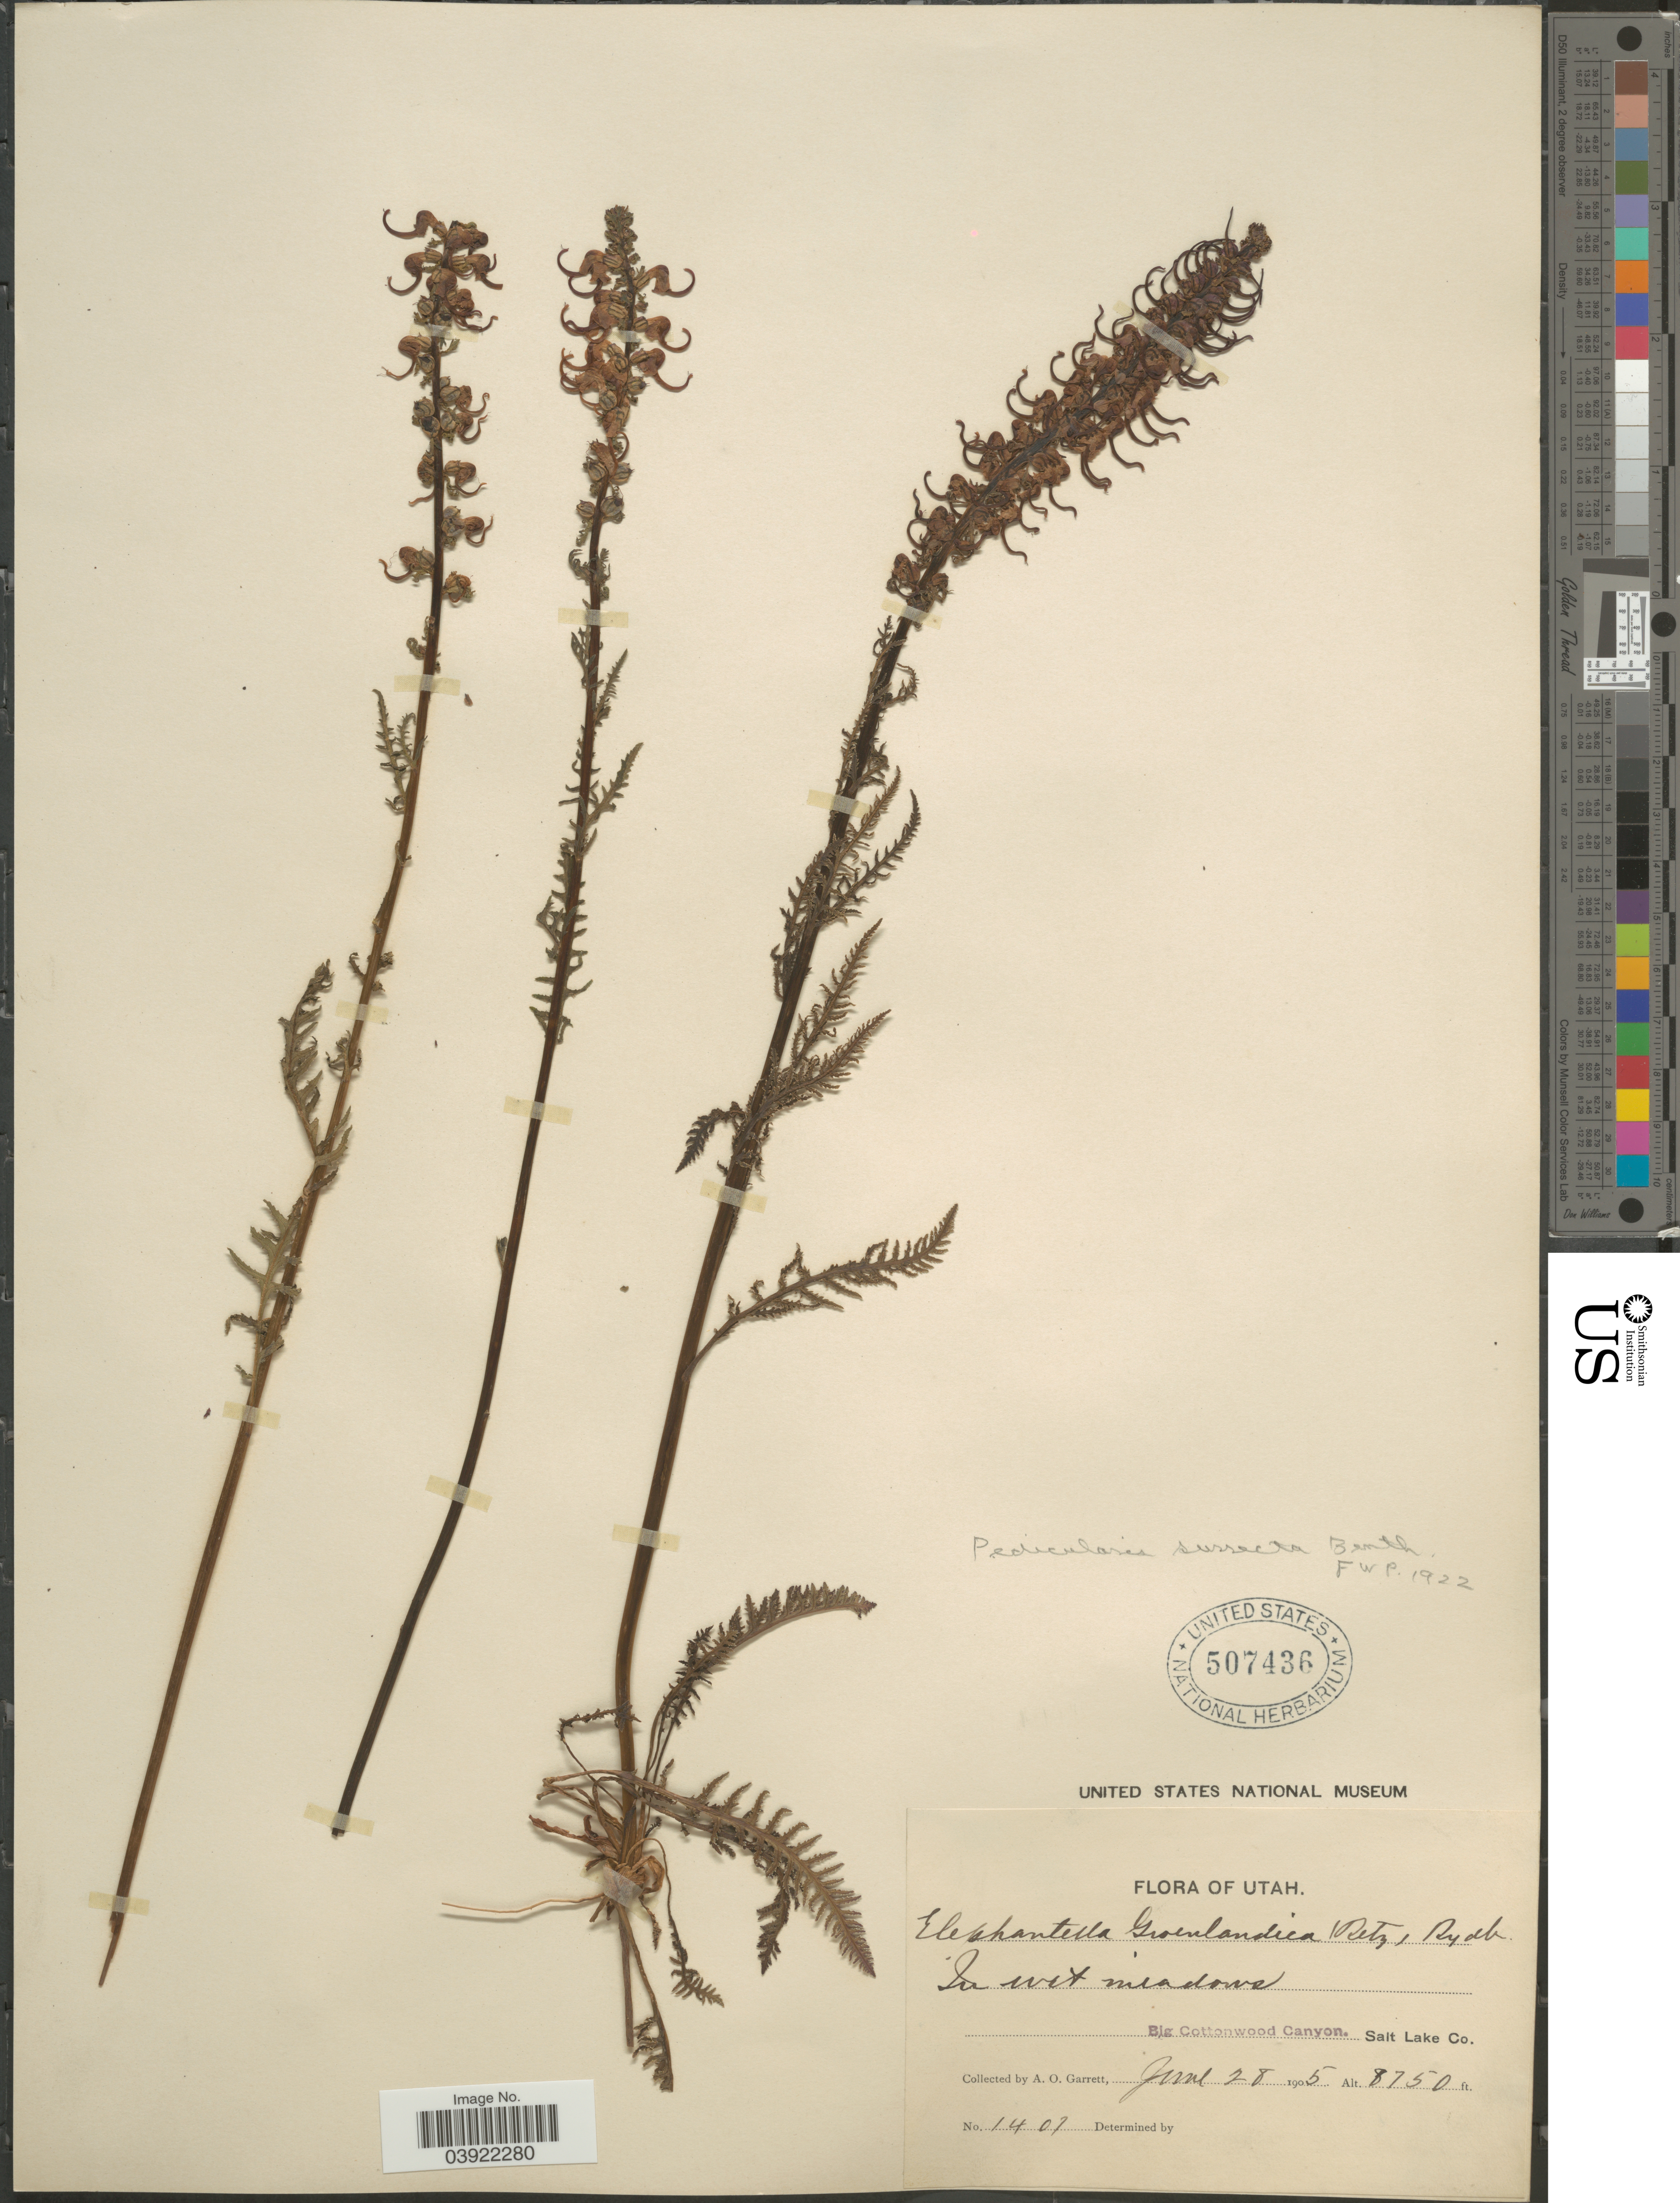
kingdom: Plantae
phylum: Tracheophyta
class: Magnoliopsida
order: Lamiales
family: Orobanchaceae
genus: Pedicularis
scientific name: Pedicularis groenlandica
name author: Retz.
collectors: A. O. Garrett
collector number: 1407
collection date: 1905-06-28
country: United States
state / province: Utah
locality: Big Cottonwood Canyon. Salt Lake Co.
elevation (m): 2667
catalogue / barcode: US 507436